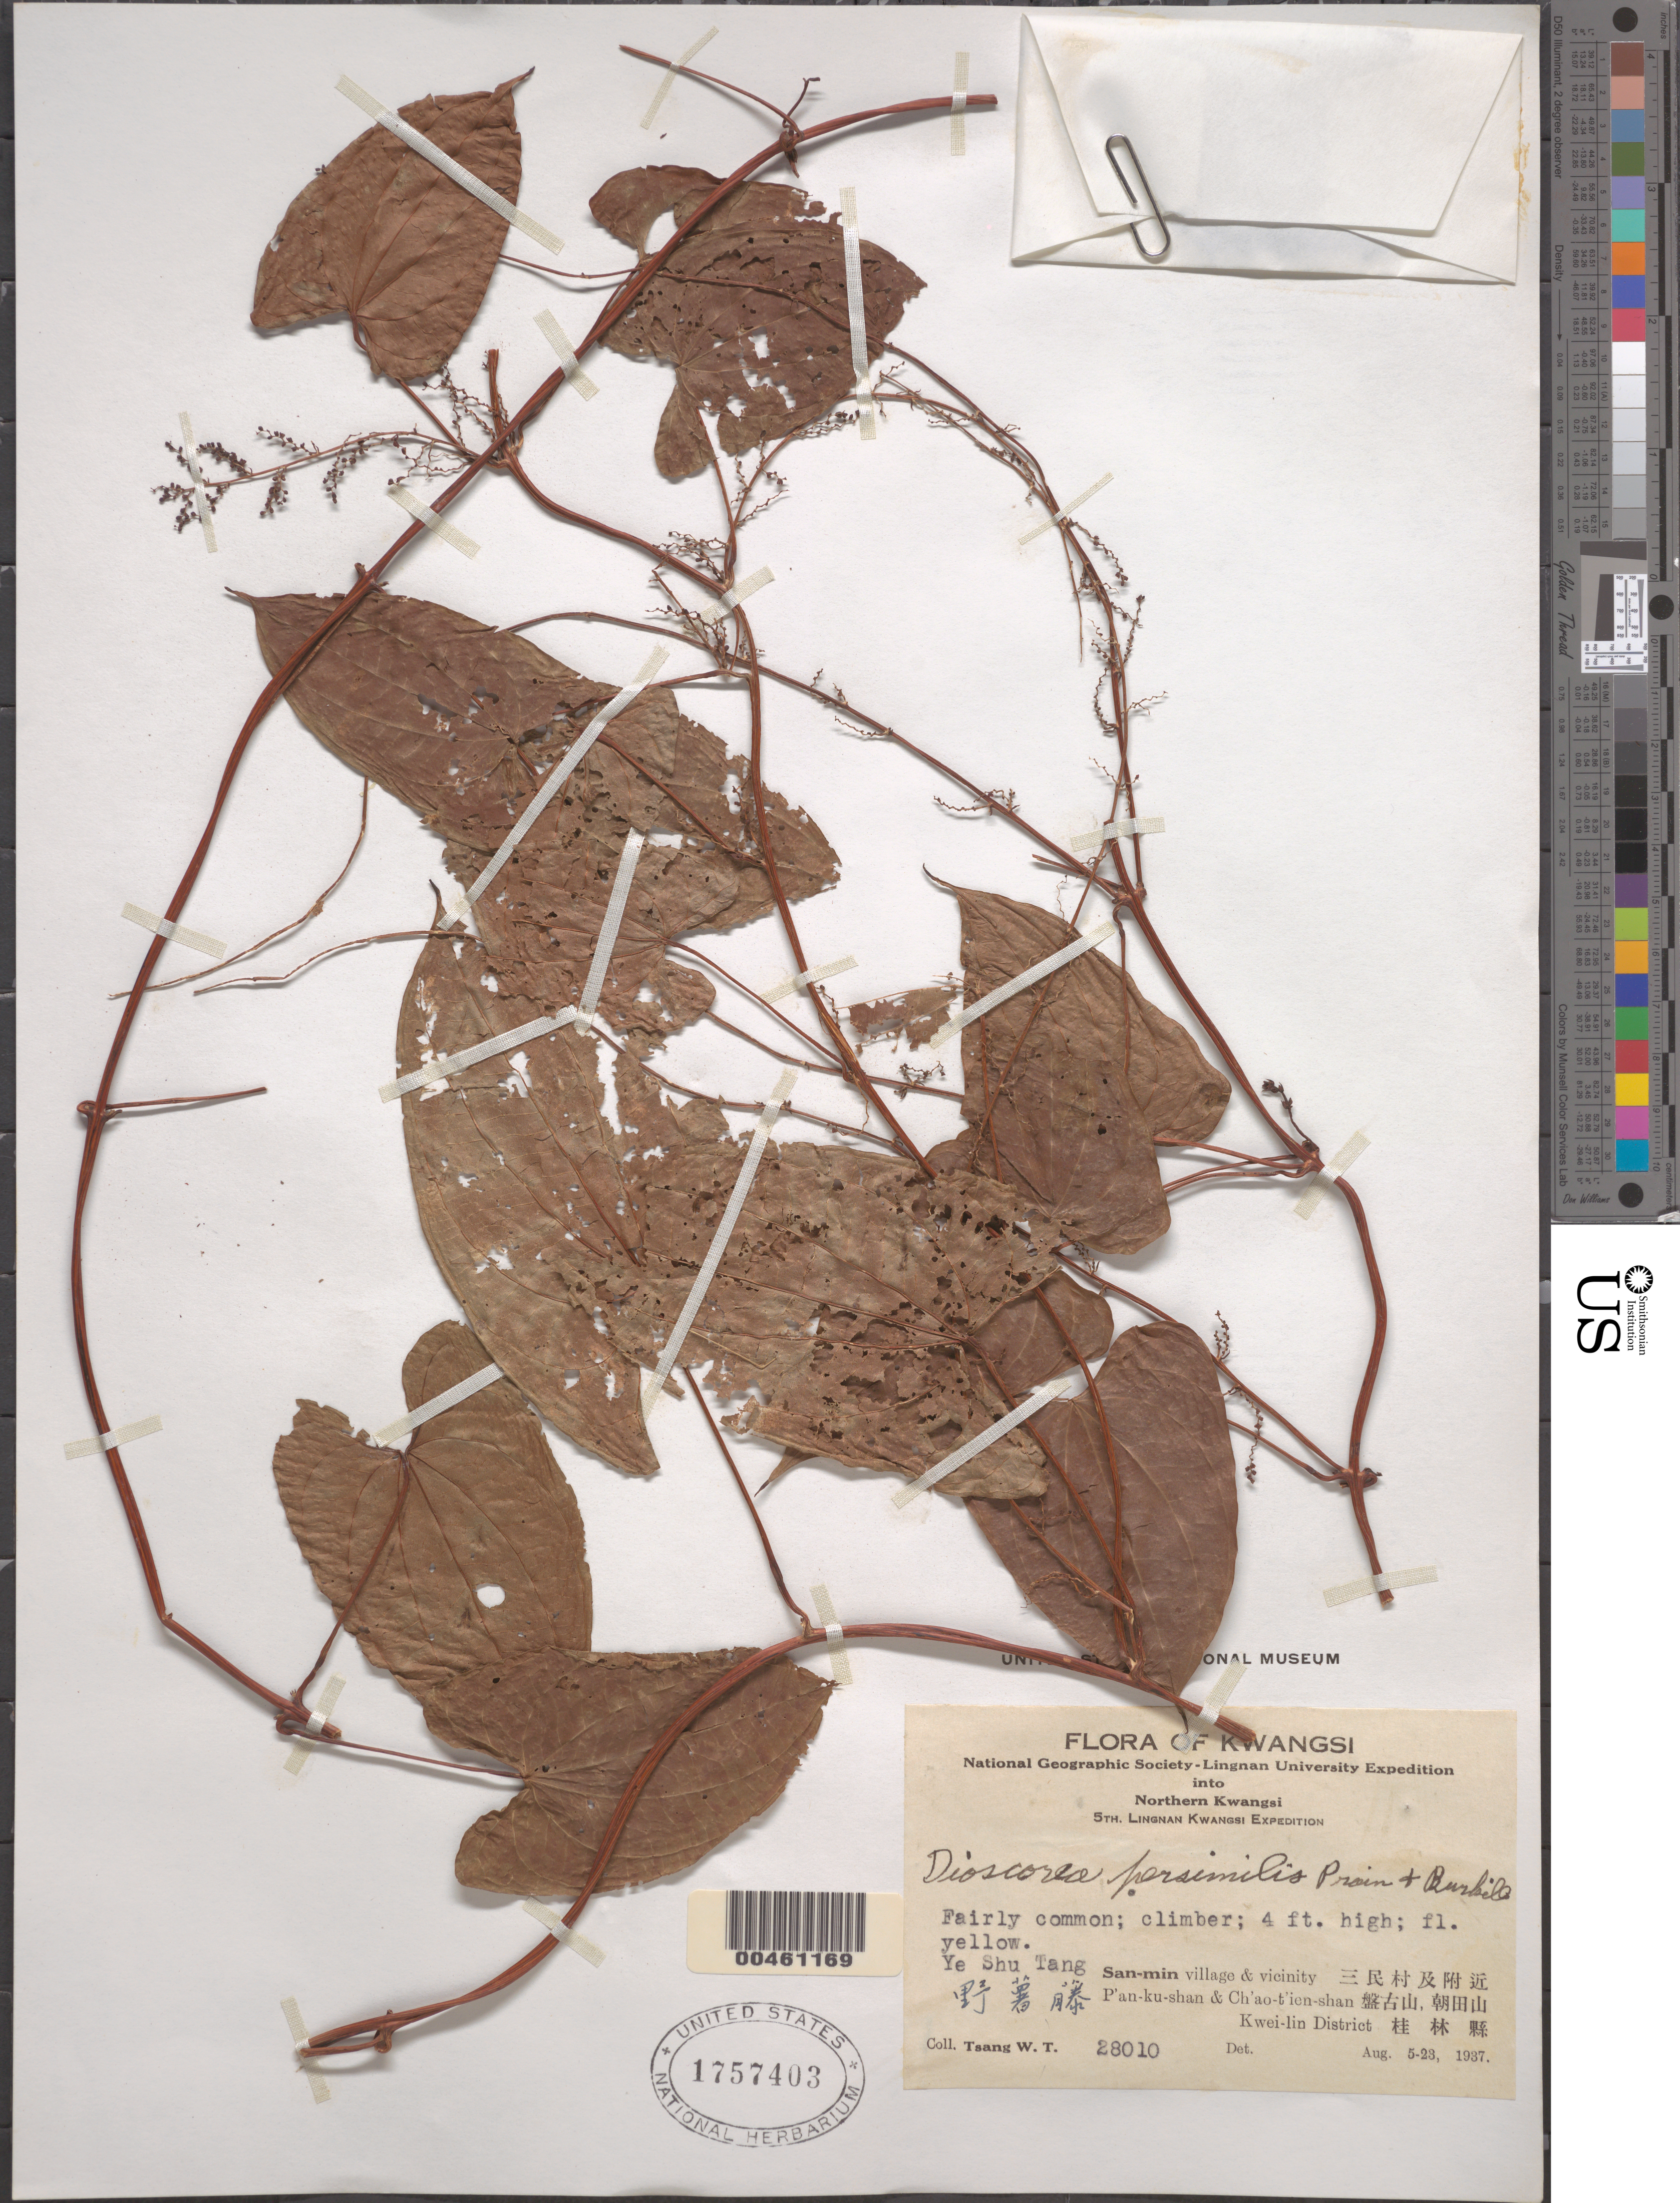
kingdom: Plantae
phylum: Tracheophyta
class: Liliopsida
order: Dioscoreales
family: Dioscoreaceae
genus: Dioscorea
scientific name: Dioscorea persimilis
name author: Prain & Burkill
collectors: W. T. Tsang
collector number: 28010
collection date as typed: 05 Aug 1937 to 23 Aug 1937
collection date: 1937-08-05/1937-08-23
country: China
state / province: Guangxi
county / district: Guilin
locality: San-min village & vicinity, P'an-ku-shan & Ch'ao-t'ien-shan, Kwei-lin Dist. [= Kuei-lin Shih = Guilin Shi]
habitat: Climber; 4 ft. high; fl. yellow.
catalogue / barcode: US 1757403